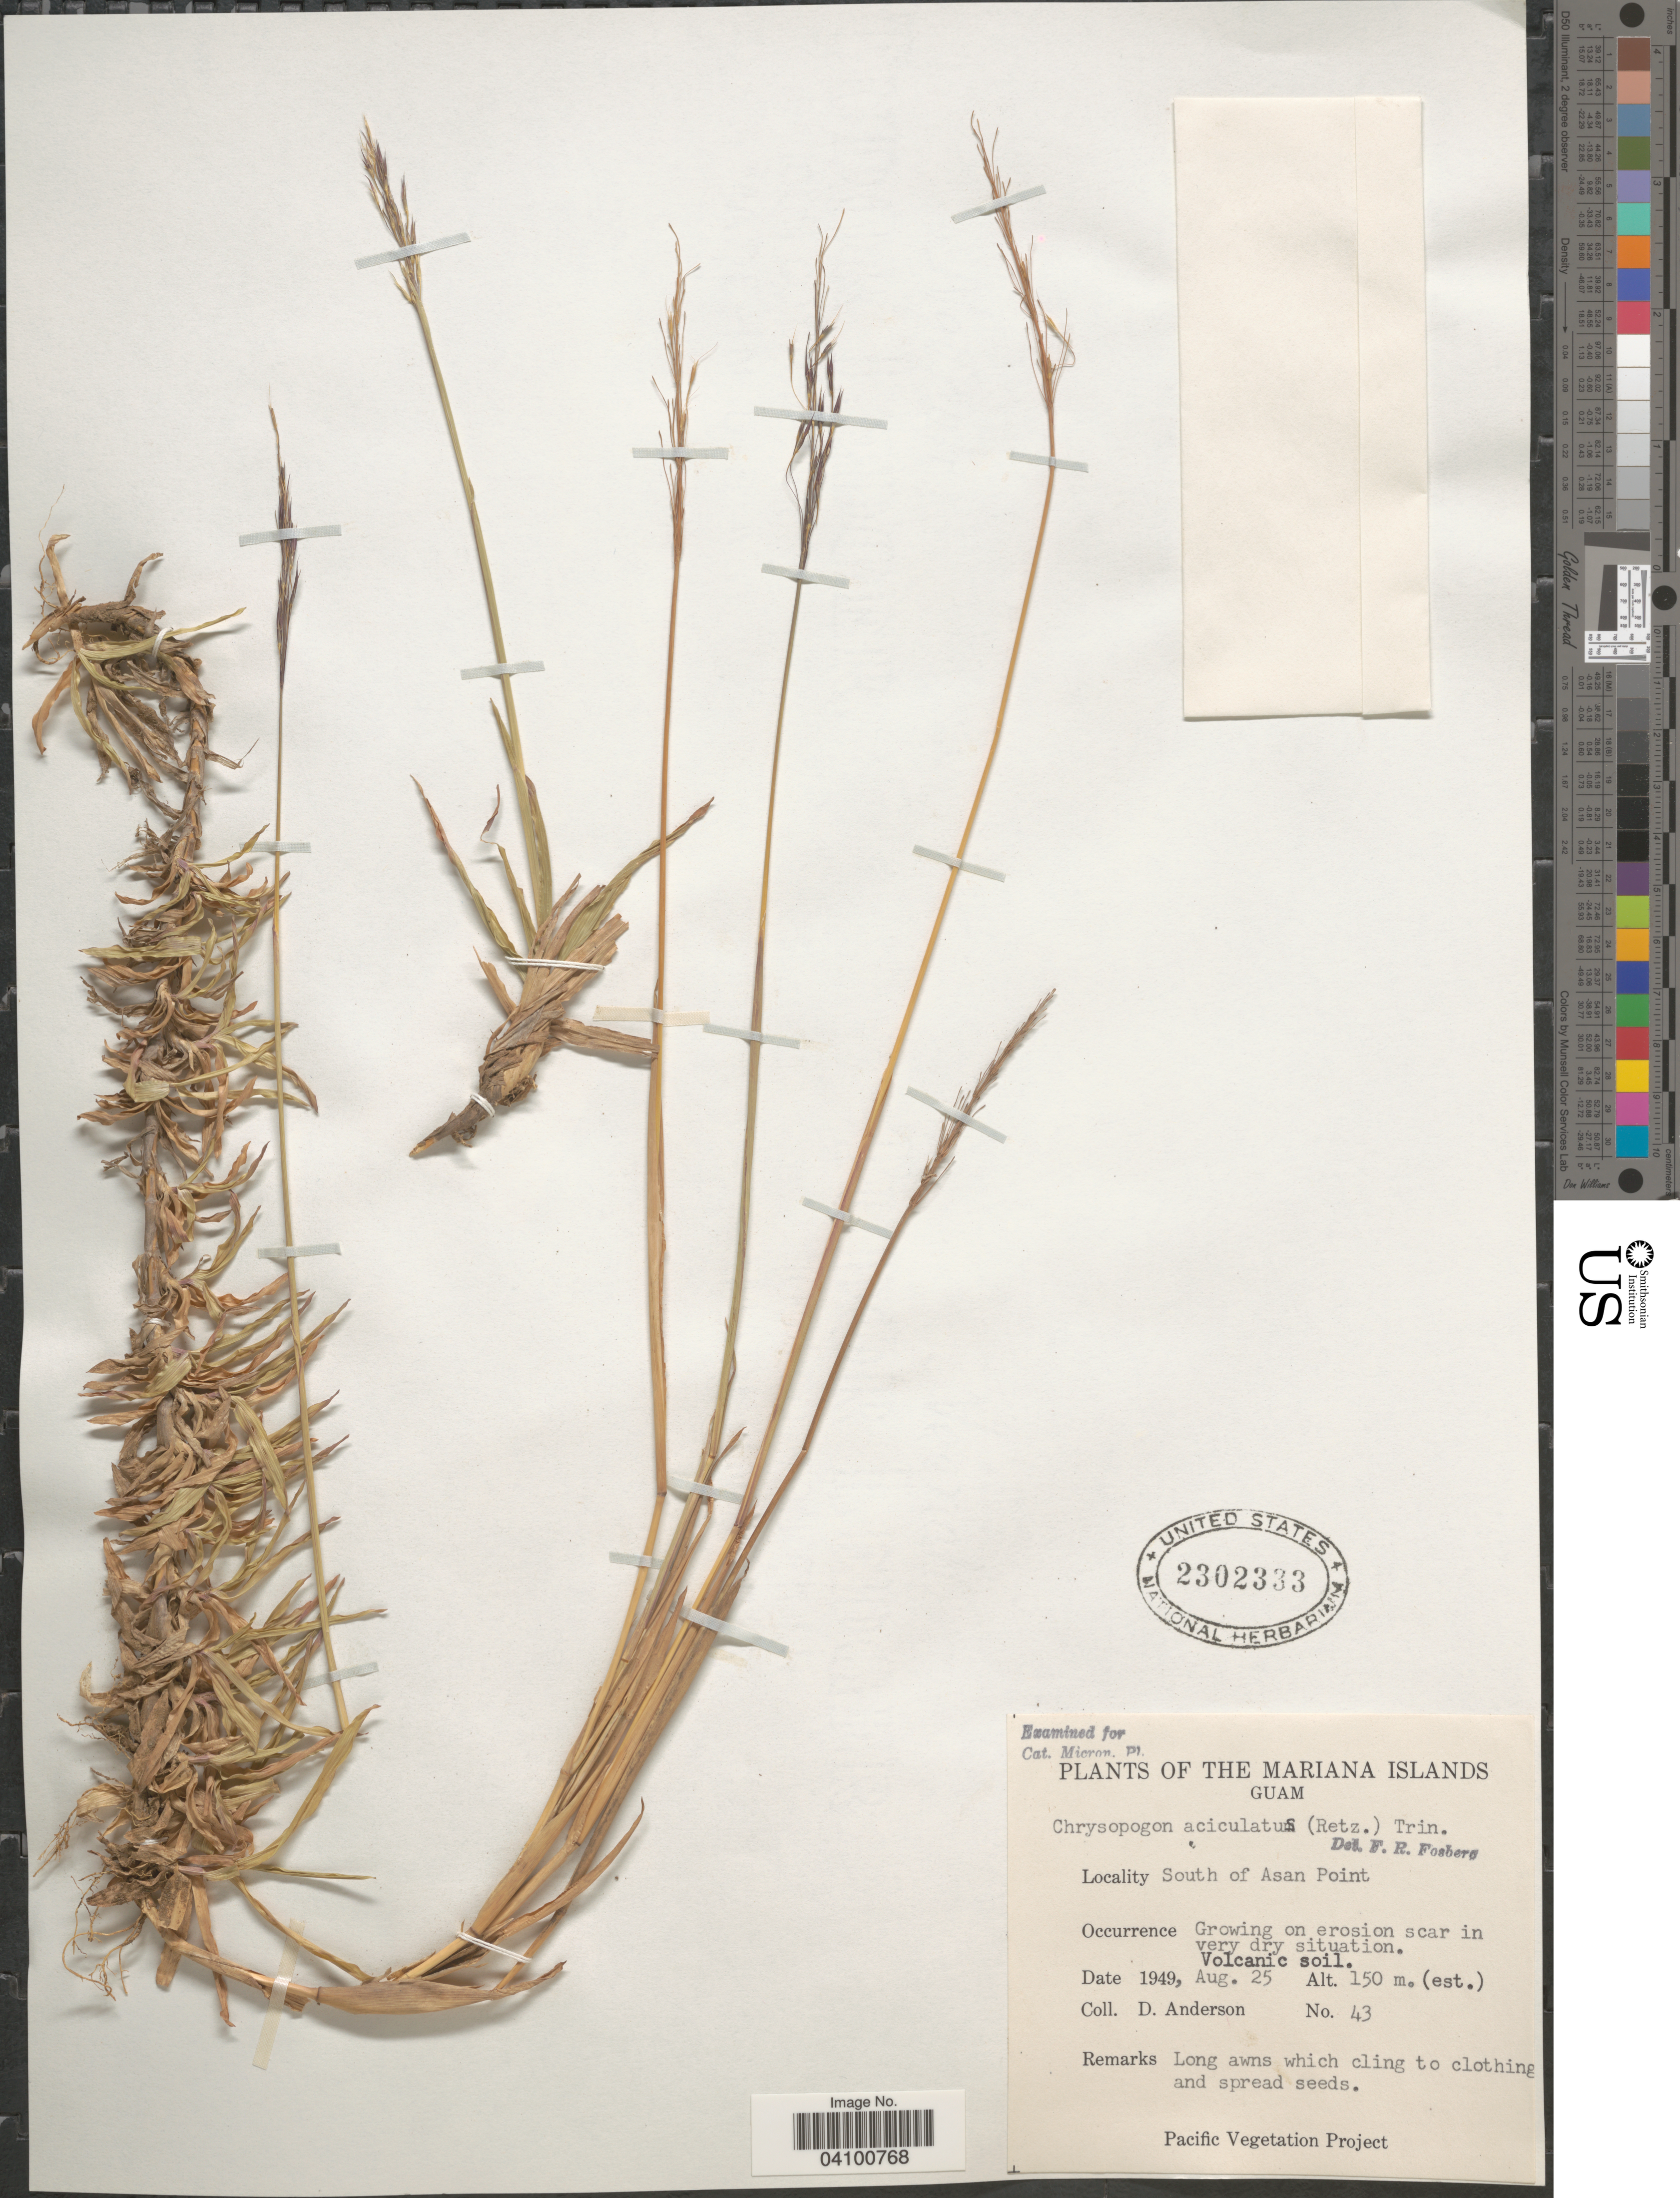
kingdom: Plantae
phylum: Tracheophyta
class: Liliopsida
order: Poales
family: Poaceae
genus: Chrysopogon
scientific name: Chrysopogon aciculatus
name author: (Retz.) Trin.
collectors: D. Anderson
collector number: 43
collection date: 1949-08-25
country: Guam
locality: Mariana Islands. South of Asan Point.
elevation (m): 150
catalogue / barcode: US 2302333